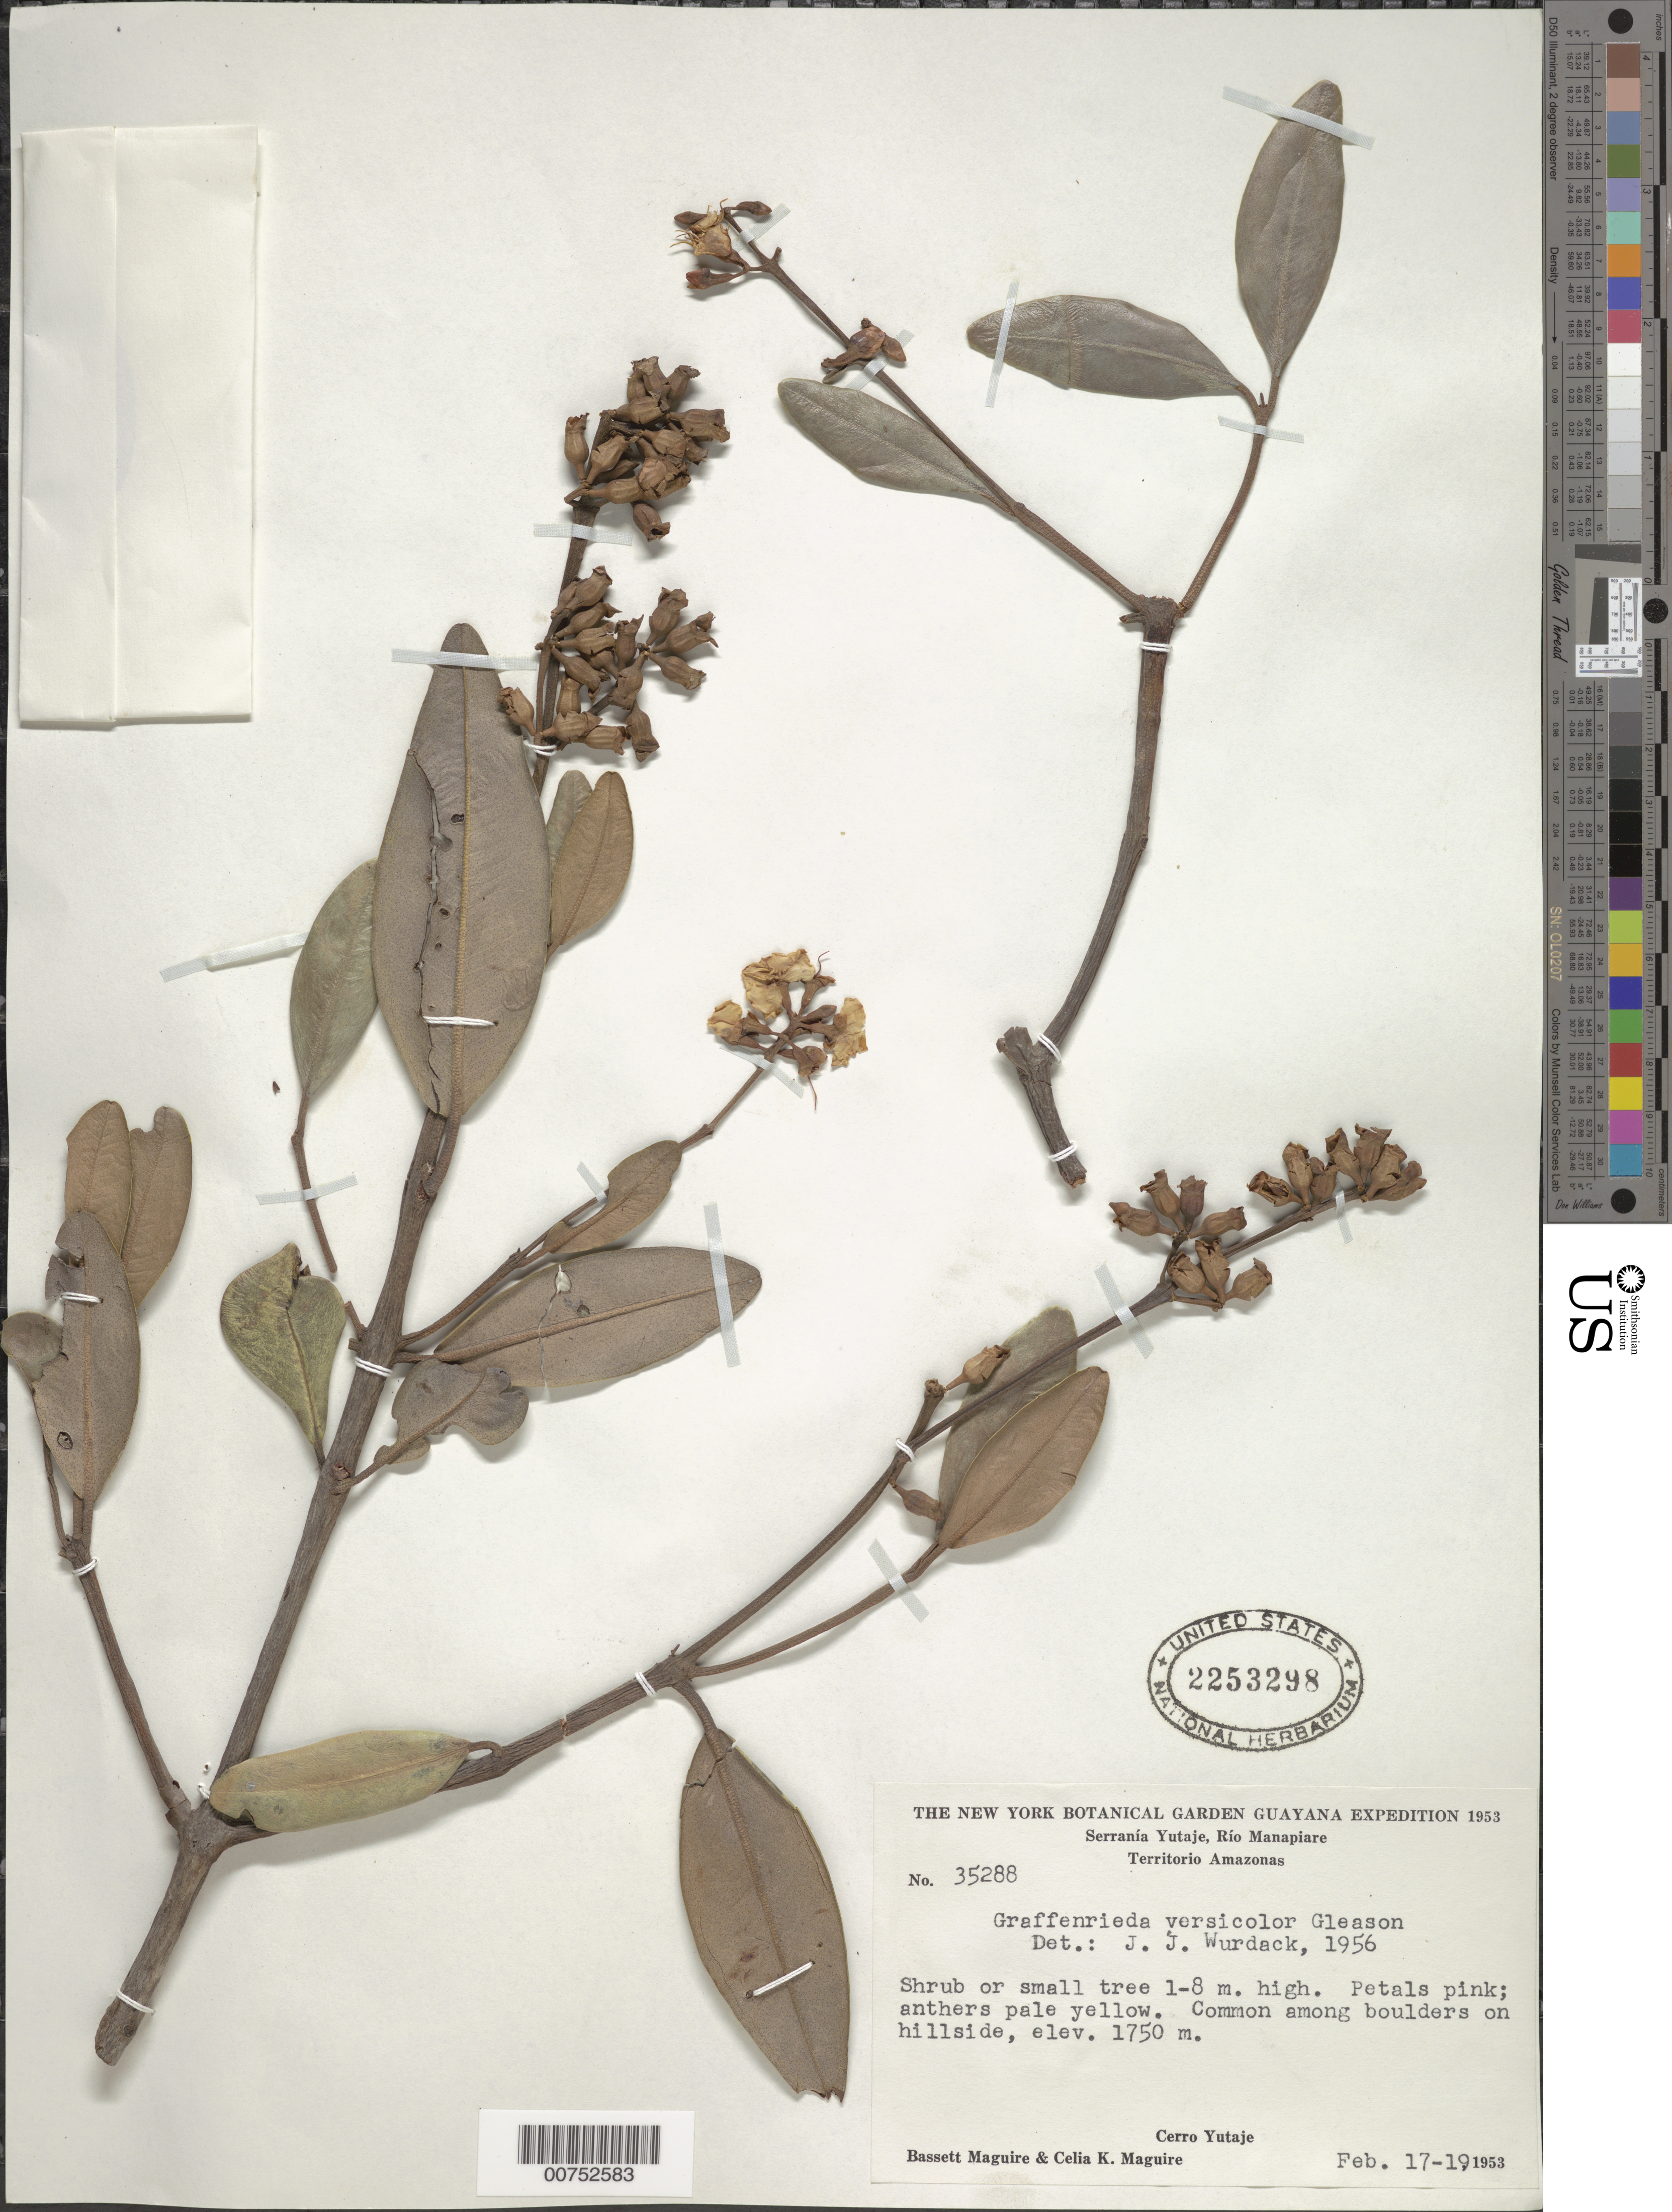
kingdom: Plantae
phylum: Tracheophyta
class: Magnoliopsida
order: Myrtales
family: Melastomataceae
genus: Graffenrieda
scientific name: Graffenrieda versicolor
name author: Gleason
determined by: Wurdack, John J., (US), US (UNITED STATES)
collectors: B. Maguire & C. K. Maguire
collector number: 35288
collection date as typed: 17-Feb-53 to 19-Feb-53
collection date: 1953-02-17/1953-02-19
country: Venezuela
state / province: Amazonas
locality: Serranía Yutajé, Caño Yutajé, Río Manapiare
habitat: Among boulders on hillside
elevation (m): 1750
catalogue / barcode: US 2253298